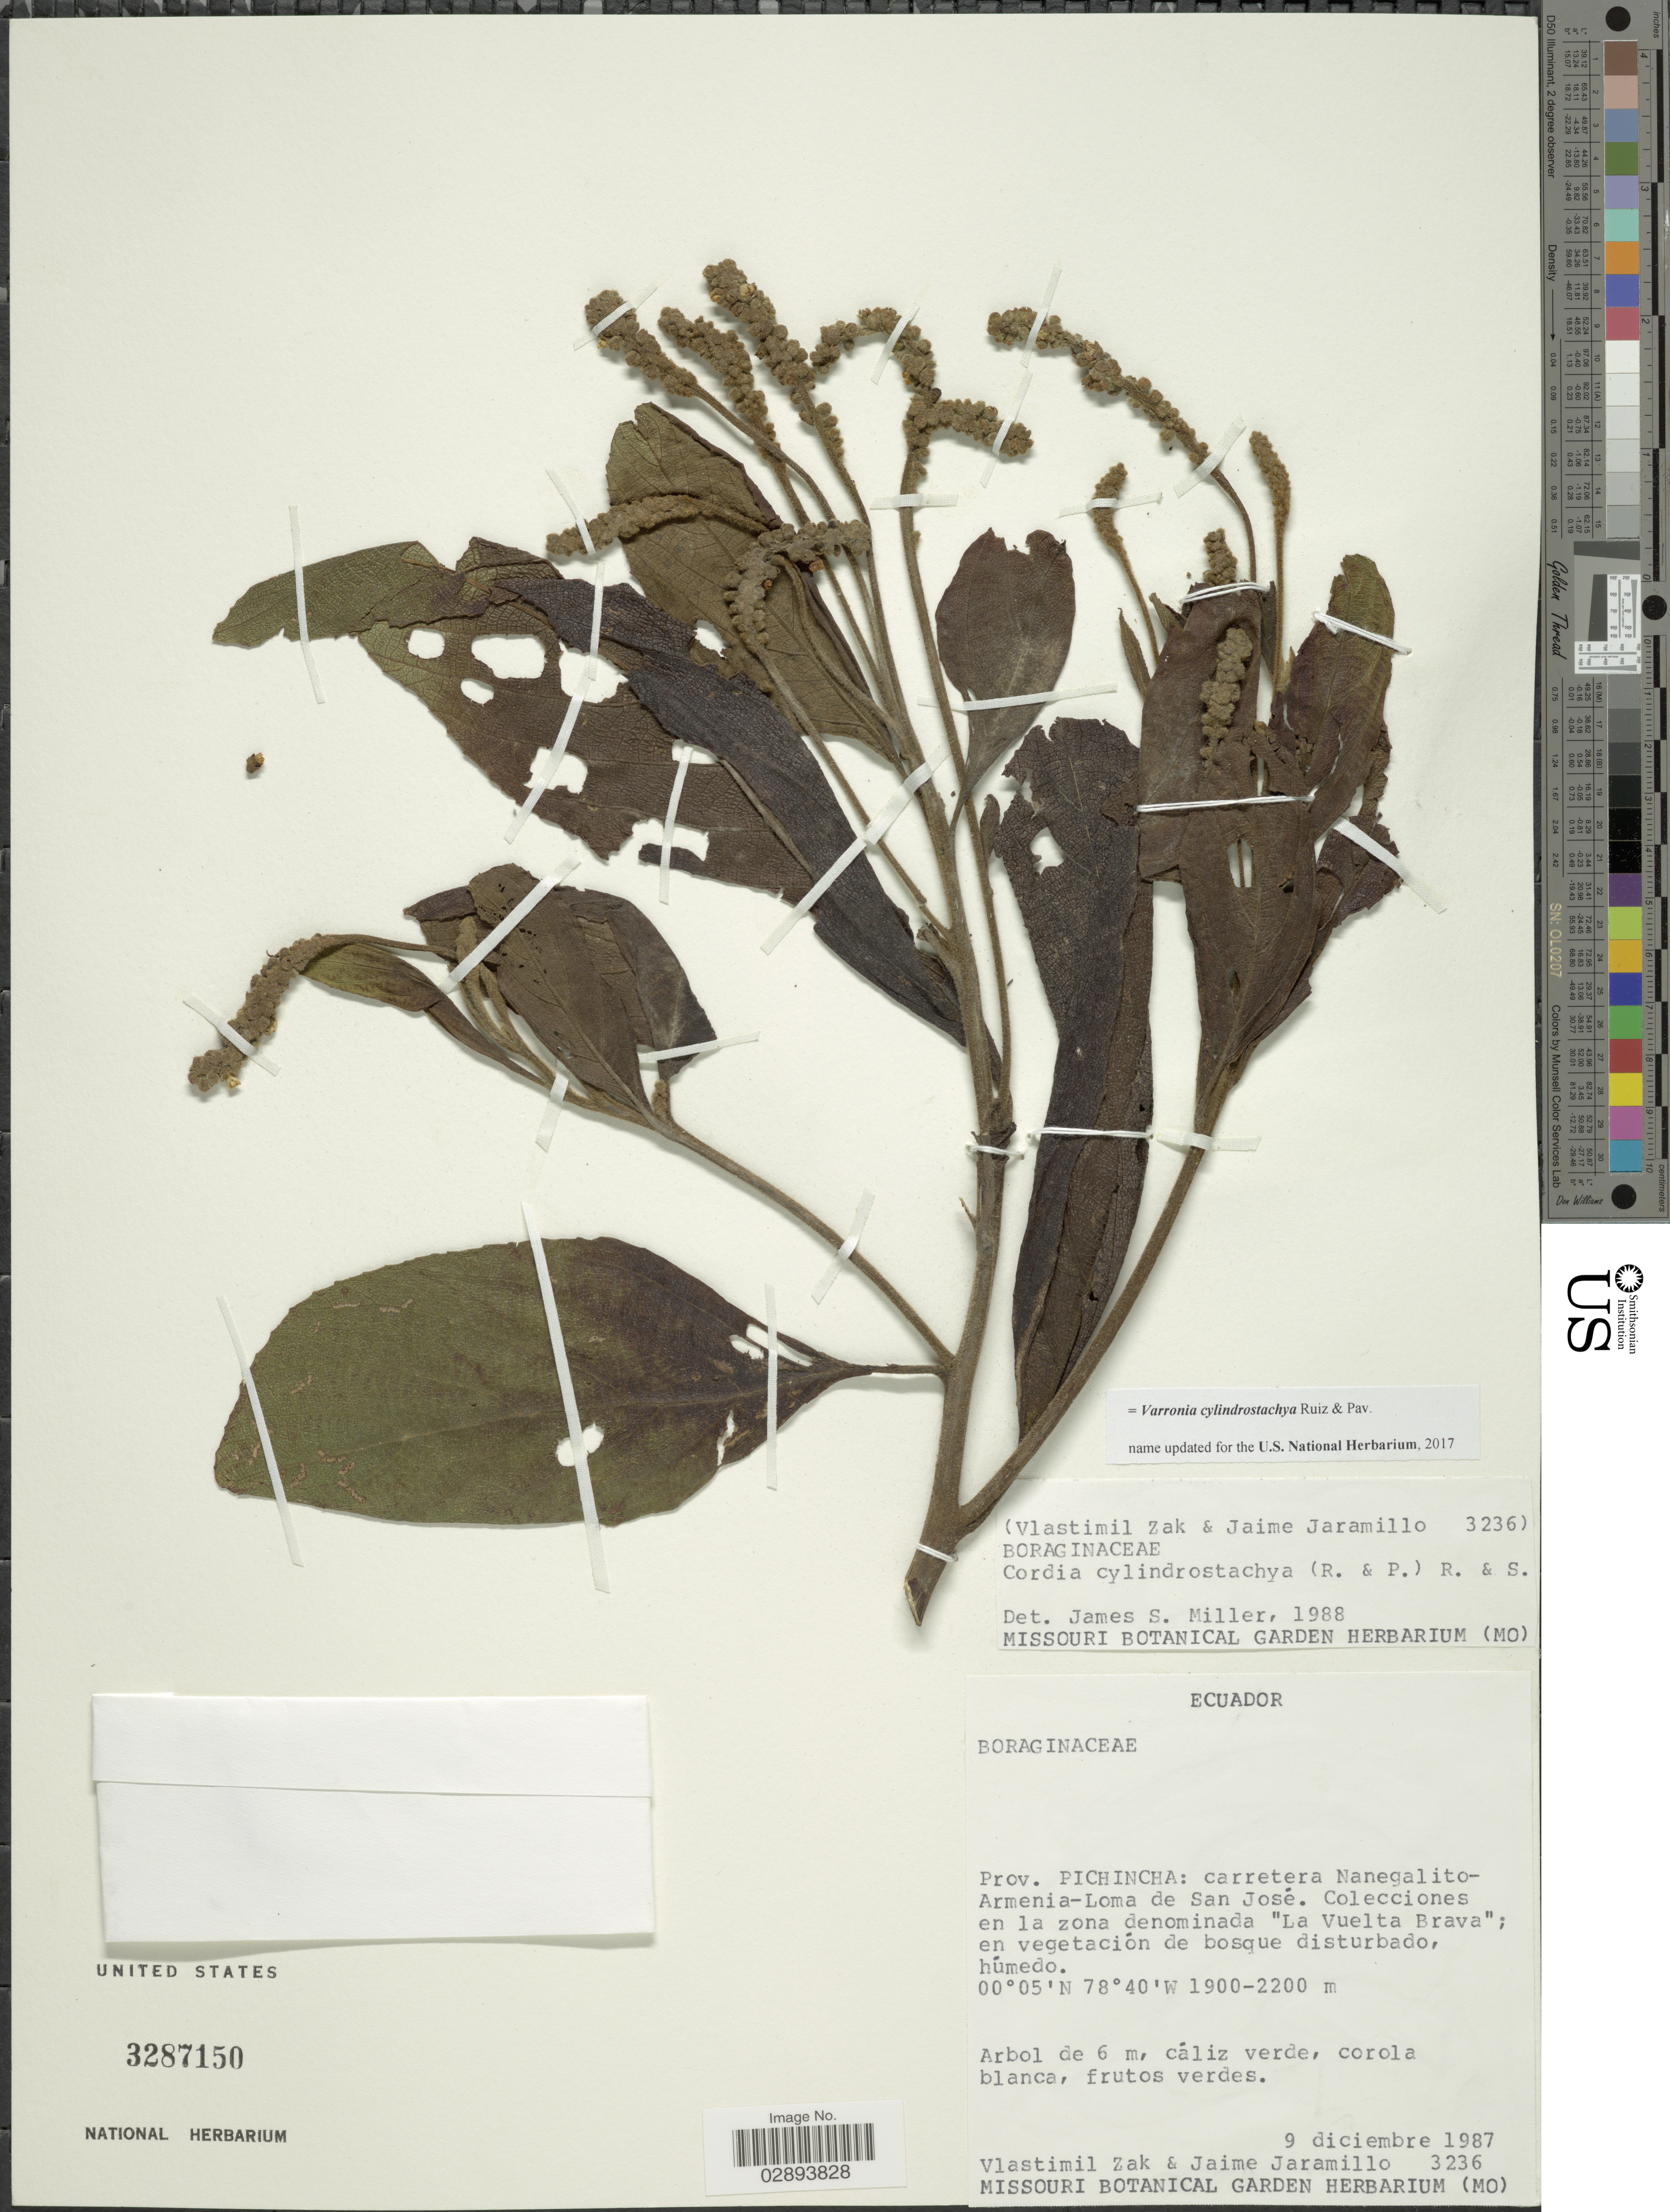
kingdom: Plantae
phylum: Tracheophyta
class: Magnoliopsida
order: Boraginales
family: Cordiaceae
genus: Varronia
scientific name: Varronia cylindrostachya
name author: Ruiz & Pav.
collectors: V. Zak & J. Jaramillo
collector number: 3236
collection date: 1987-12-09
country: Ecuador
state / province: Pichincha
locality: Carretera Nanegalito-Armenia-Loma de San José, Colecciones en la zona denominada "la Vuelta Brava".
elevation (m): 1900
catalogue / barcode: US 3287150